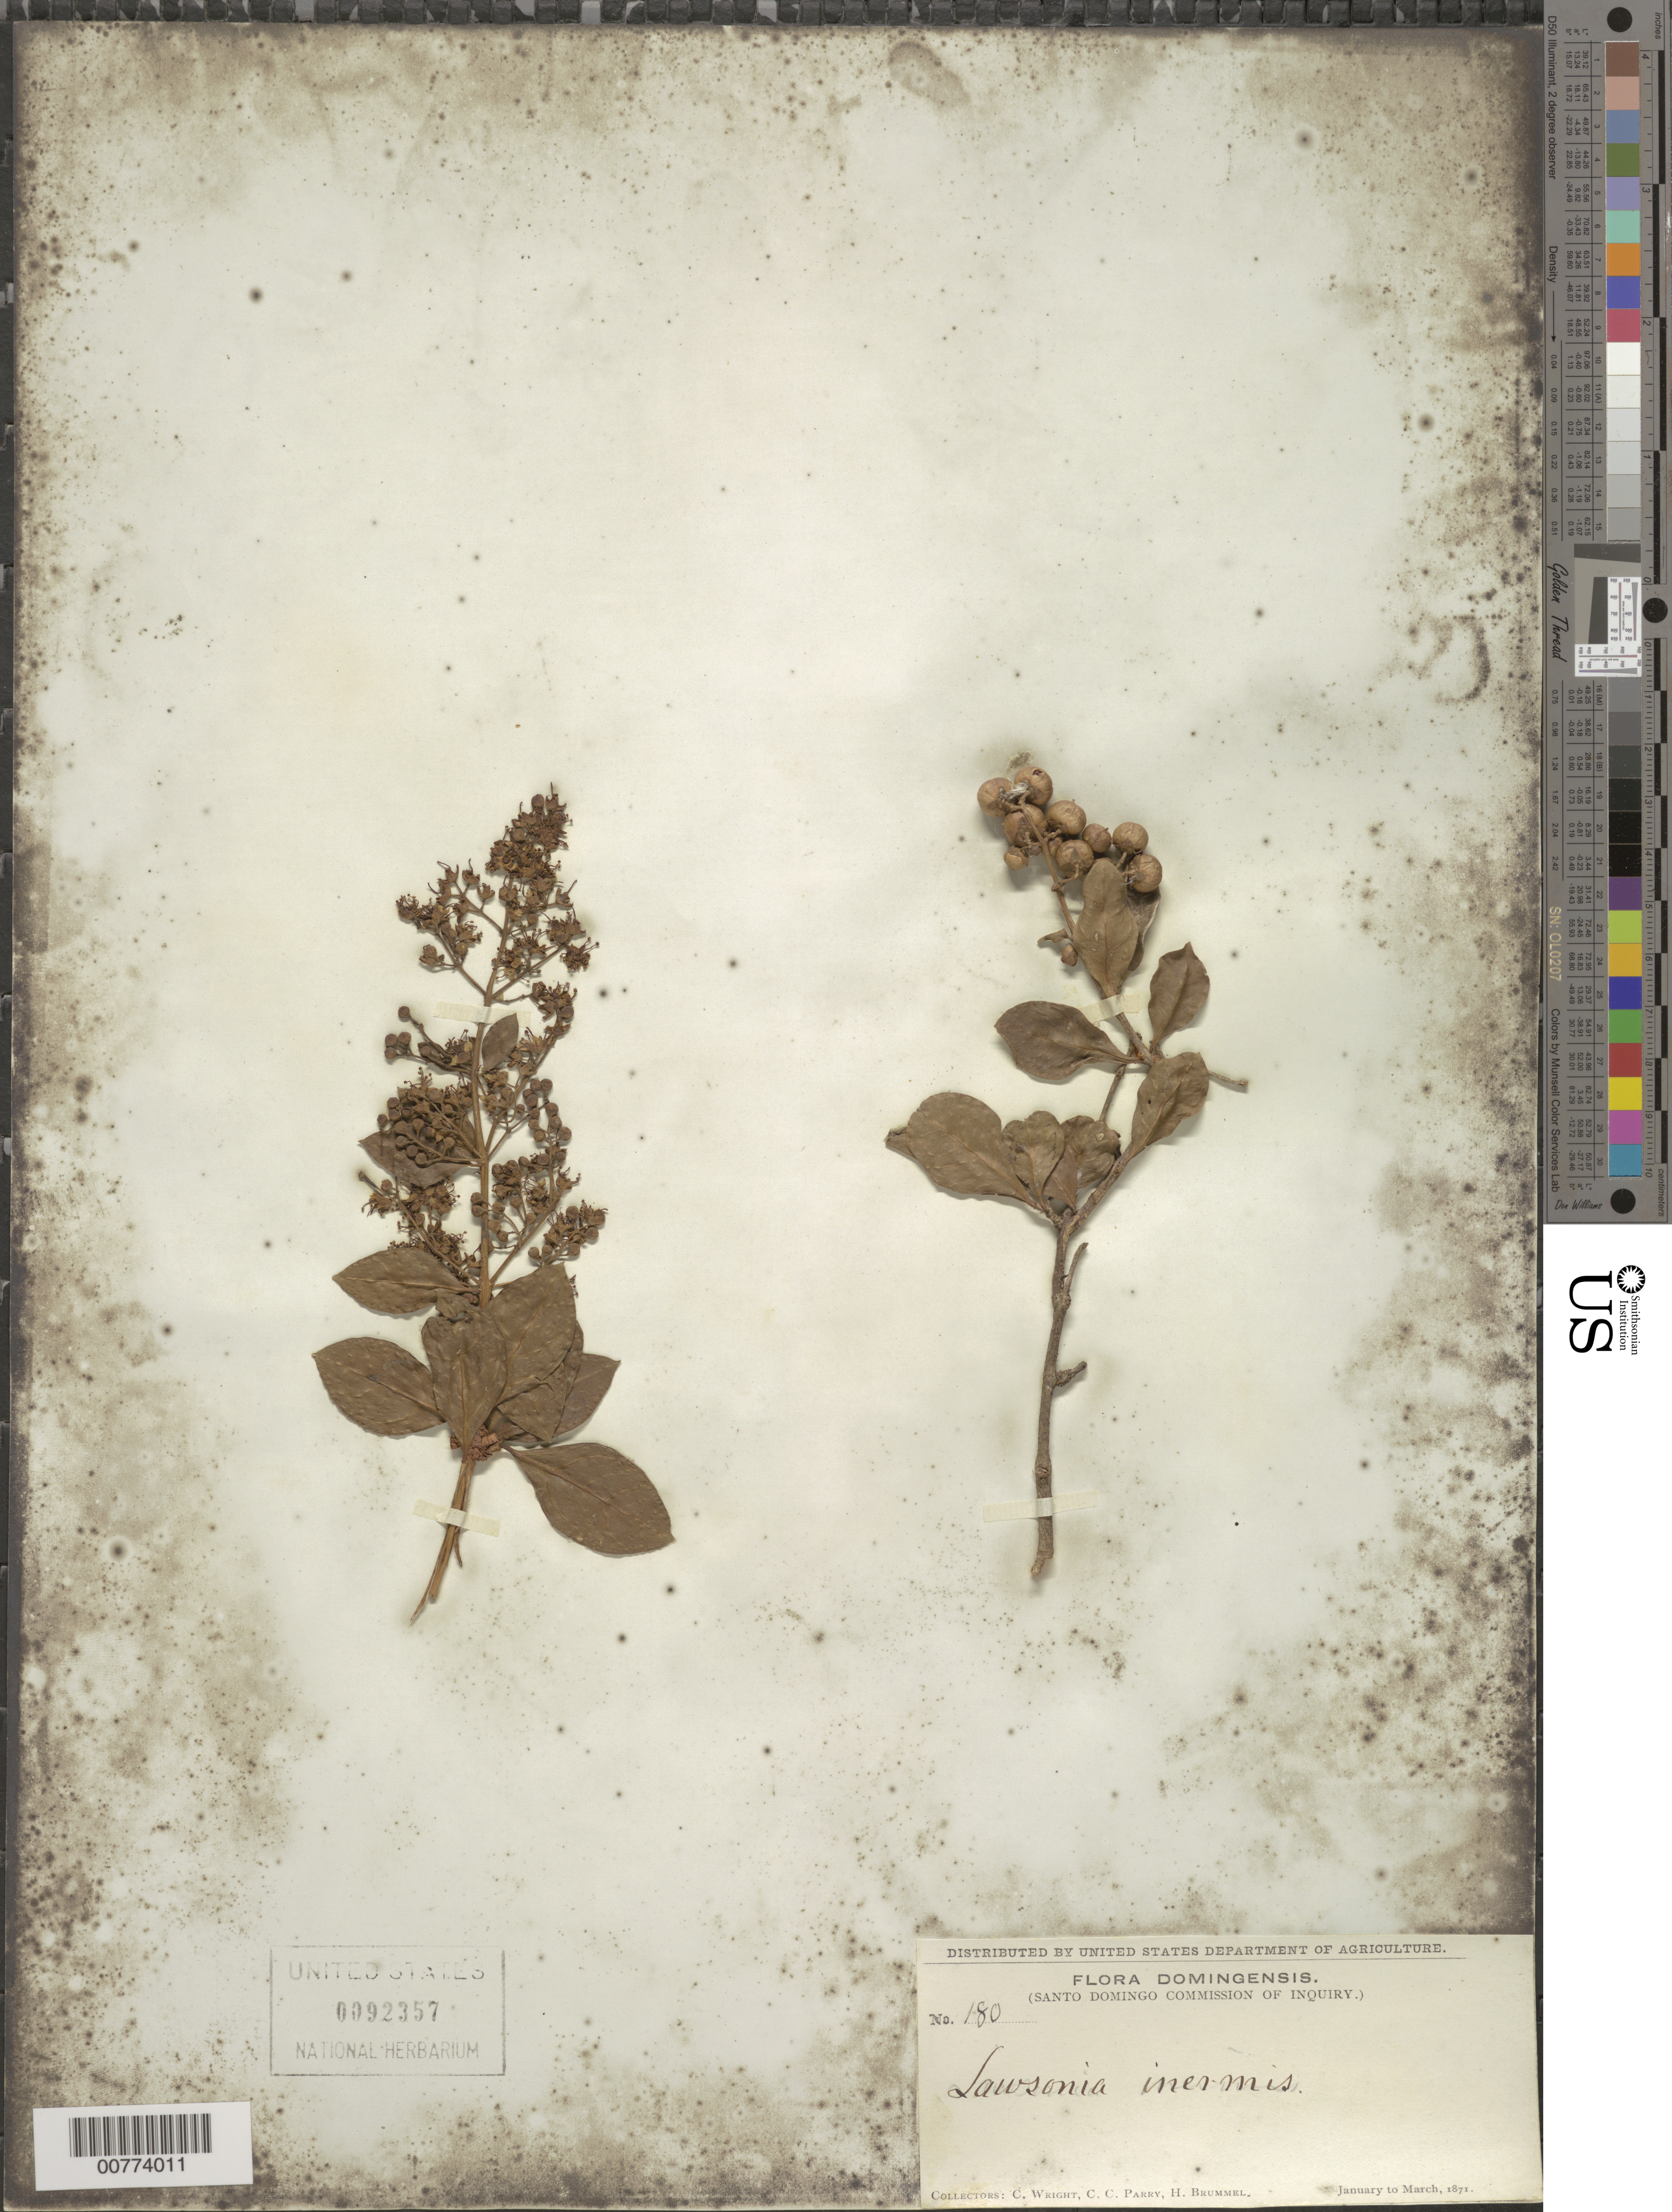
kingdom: Plantae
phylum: Tracheophyta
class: Magnoliopsida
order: Myrtales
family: Lythraceae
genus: Lawsonia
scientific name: Lawsonia inermis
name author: L.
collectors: C. Wright, C. C. Parry & H. Brummel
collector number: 180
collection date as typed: Jan 1871 to -- Mar 1871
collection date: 1871-01/1871-03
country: Dominican Republic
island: Hispaniola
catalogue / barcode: US 92357